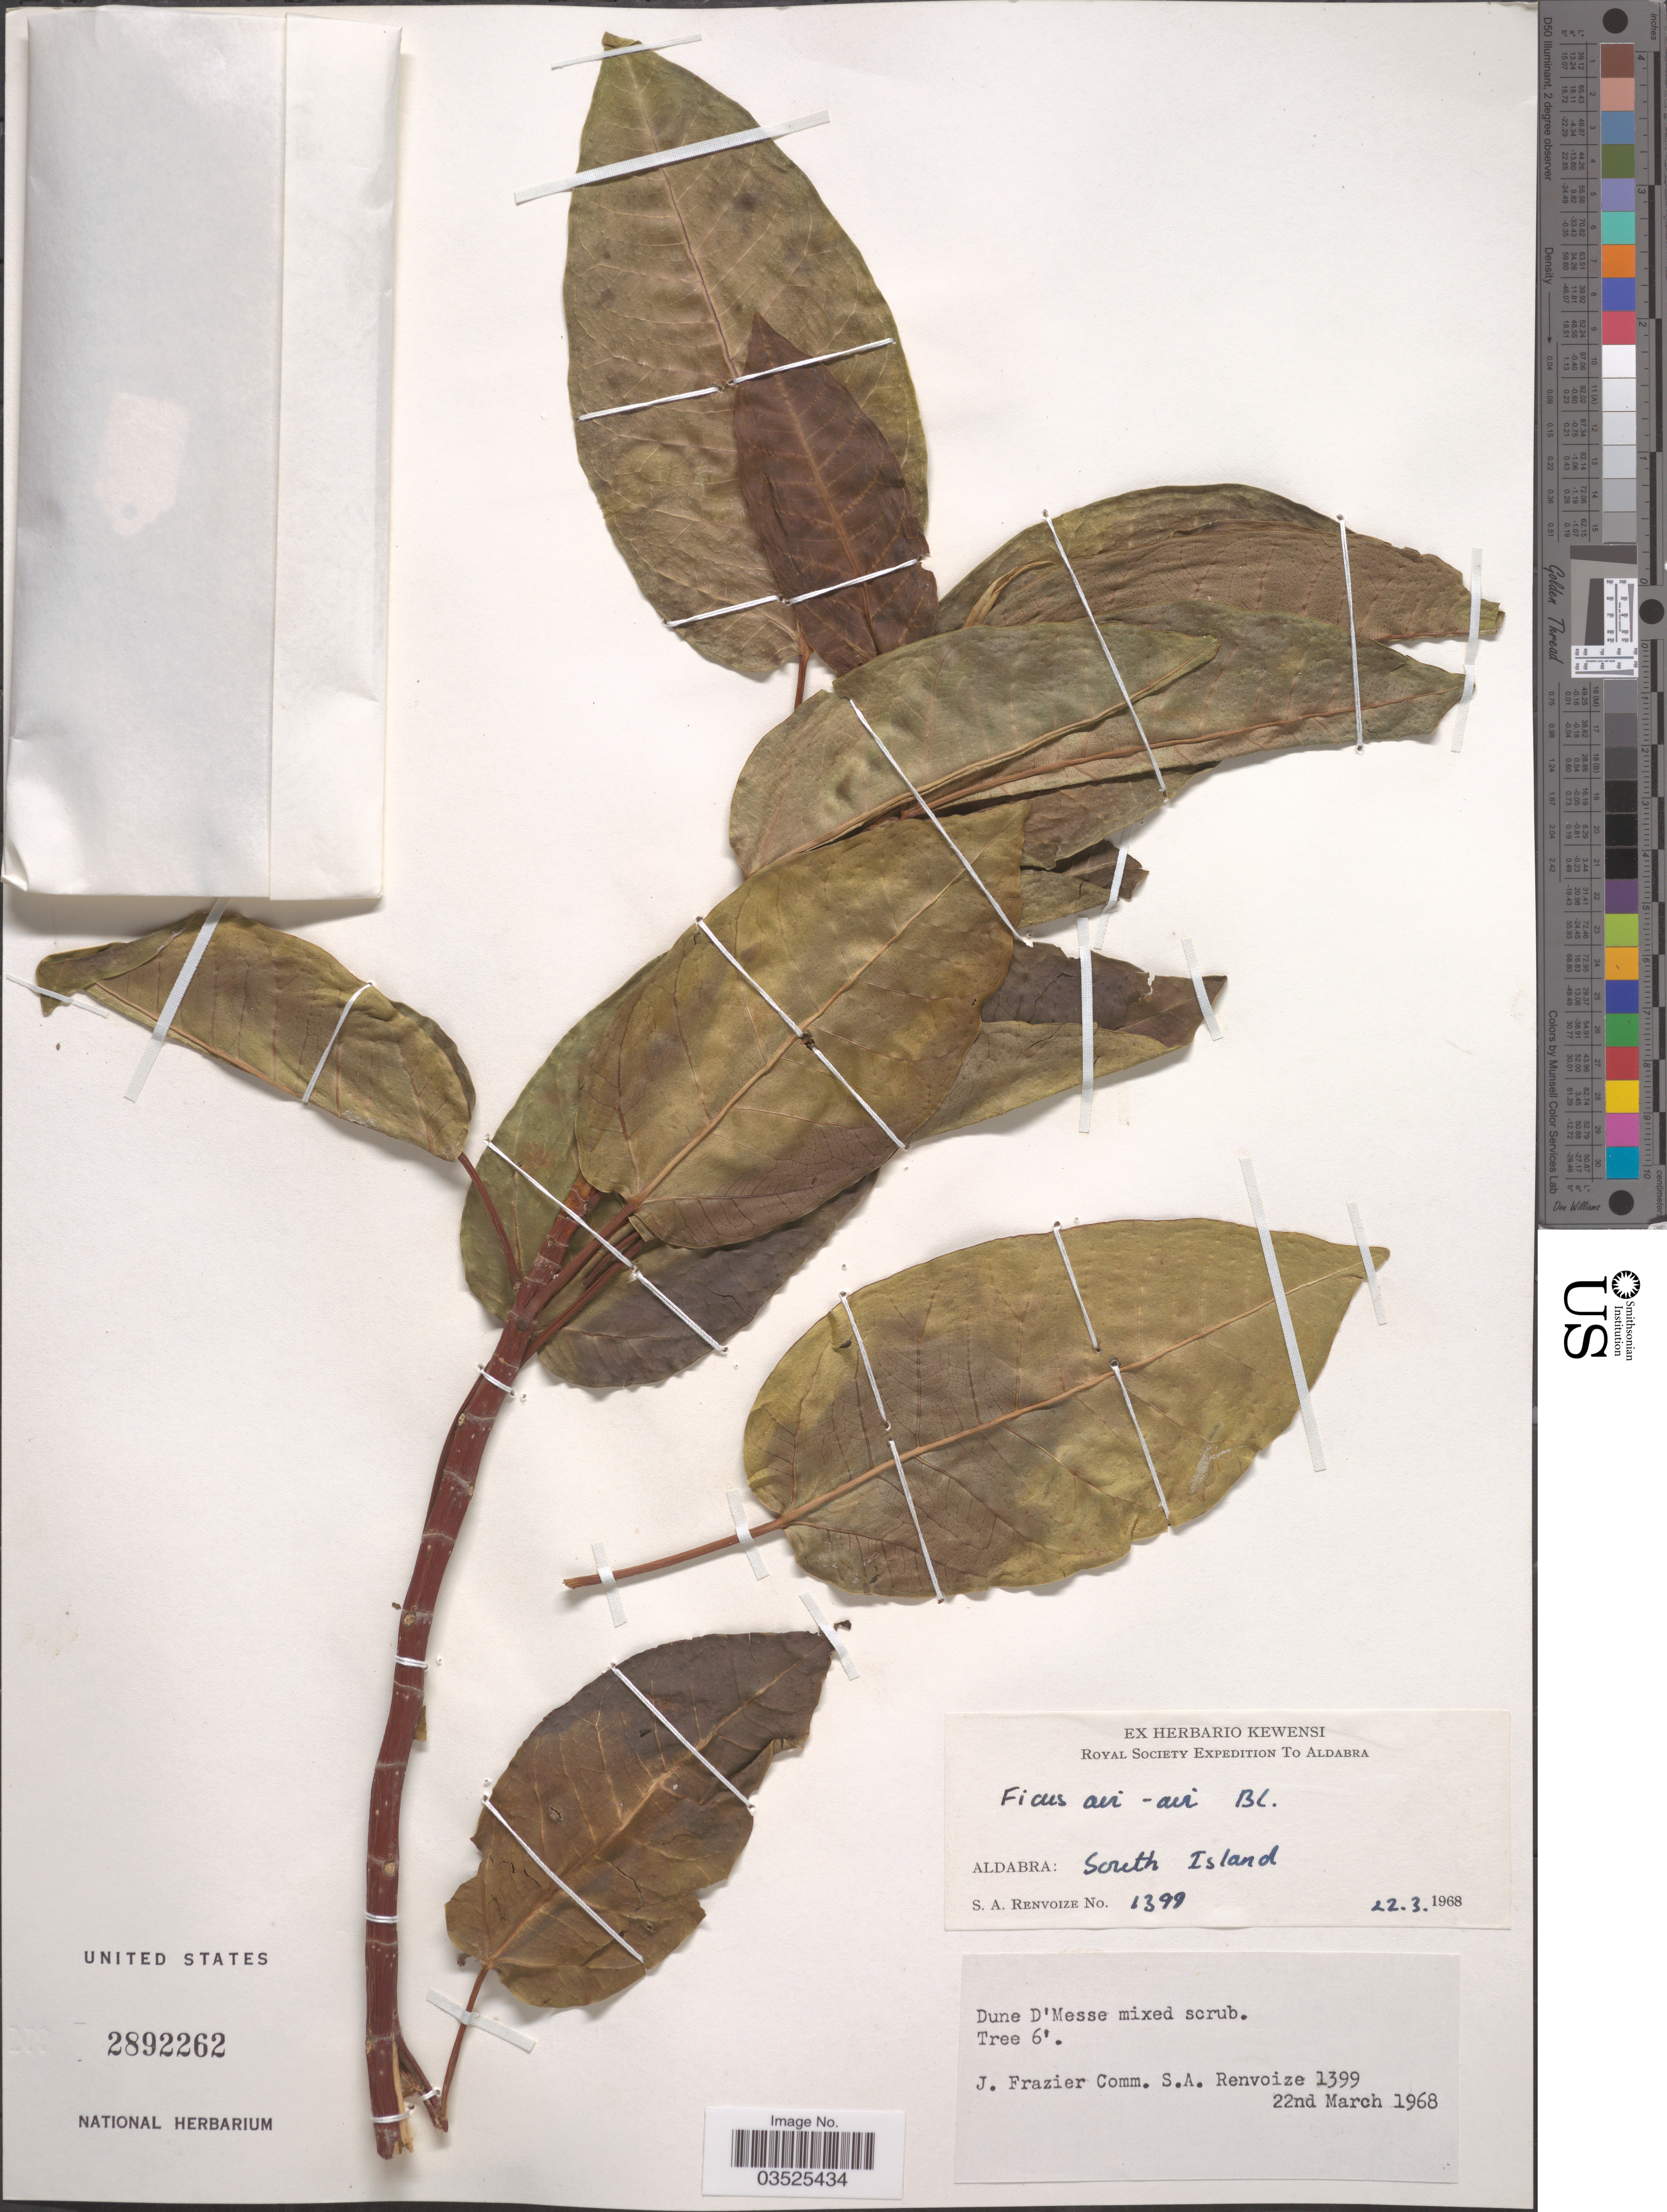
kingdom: Plantae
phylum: Tracheophyta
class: Magnoliopsida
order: Rosales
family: Moraceae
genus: Ficus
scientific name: Ficus avi-avi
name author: Blume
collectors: S. A. Renvoize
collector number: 1399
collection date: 1968-03-22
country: Seychelles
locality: Aldabra: South Island.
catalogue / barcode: US 2892262